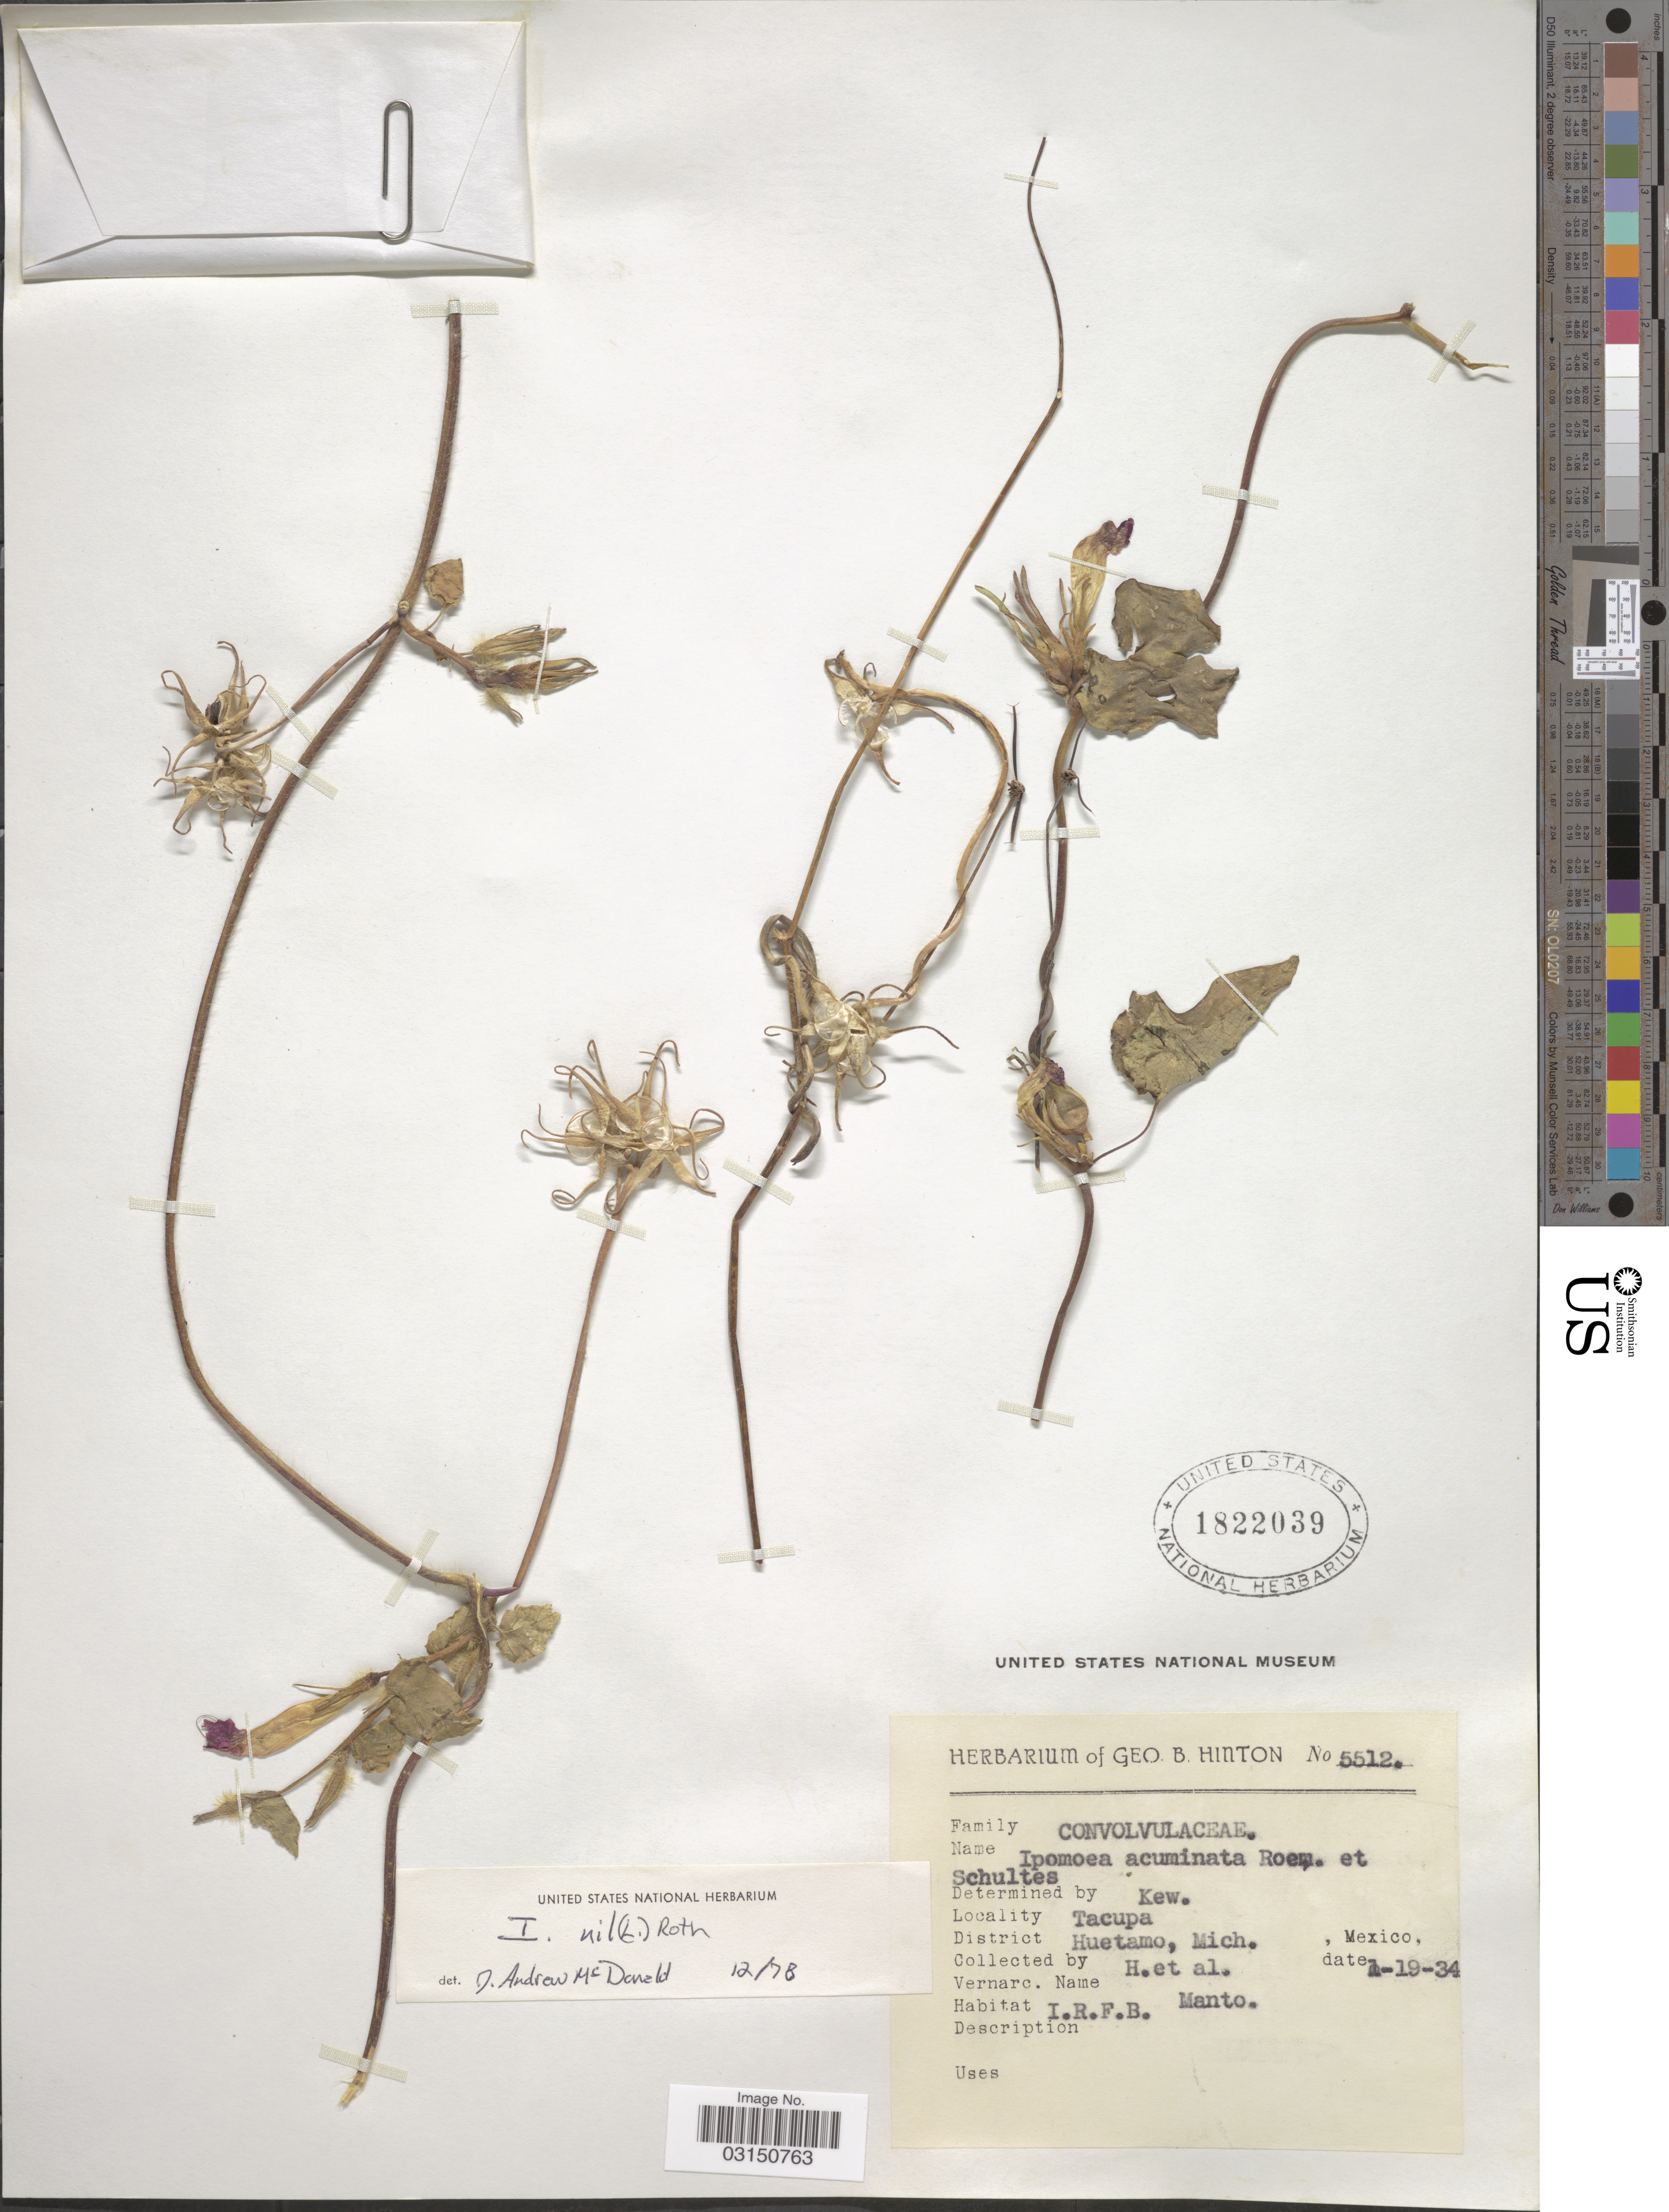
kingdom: Plantae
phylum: Tracheophyta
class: Magnoliopsida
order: Solanales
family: Convolvulaceae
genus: Ipomoea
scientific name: Ipomoea nil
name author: (L.) Roth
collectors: G. B. Hinton & et al.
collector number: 5512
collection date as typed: Transcribed d/m/y: 19/1/34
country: Mexico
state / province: Michoacán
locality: Tacupa. District Huetamo.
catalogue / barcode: US 1822039